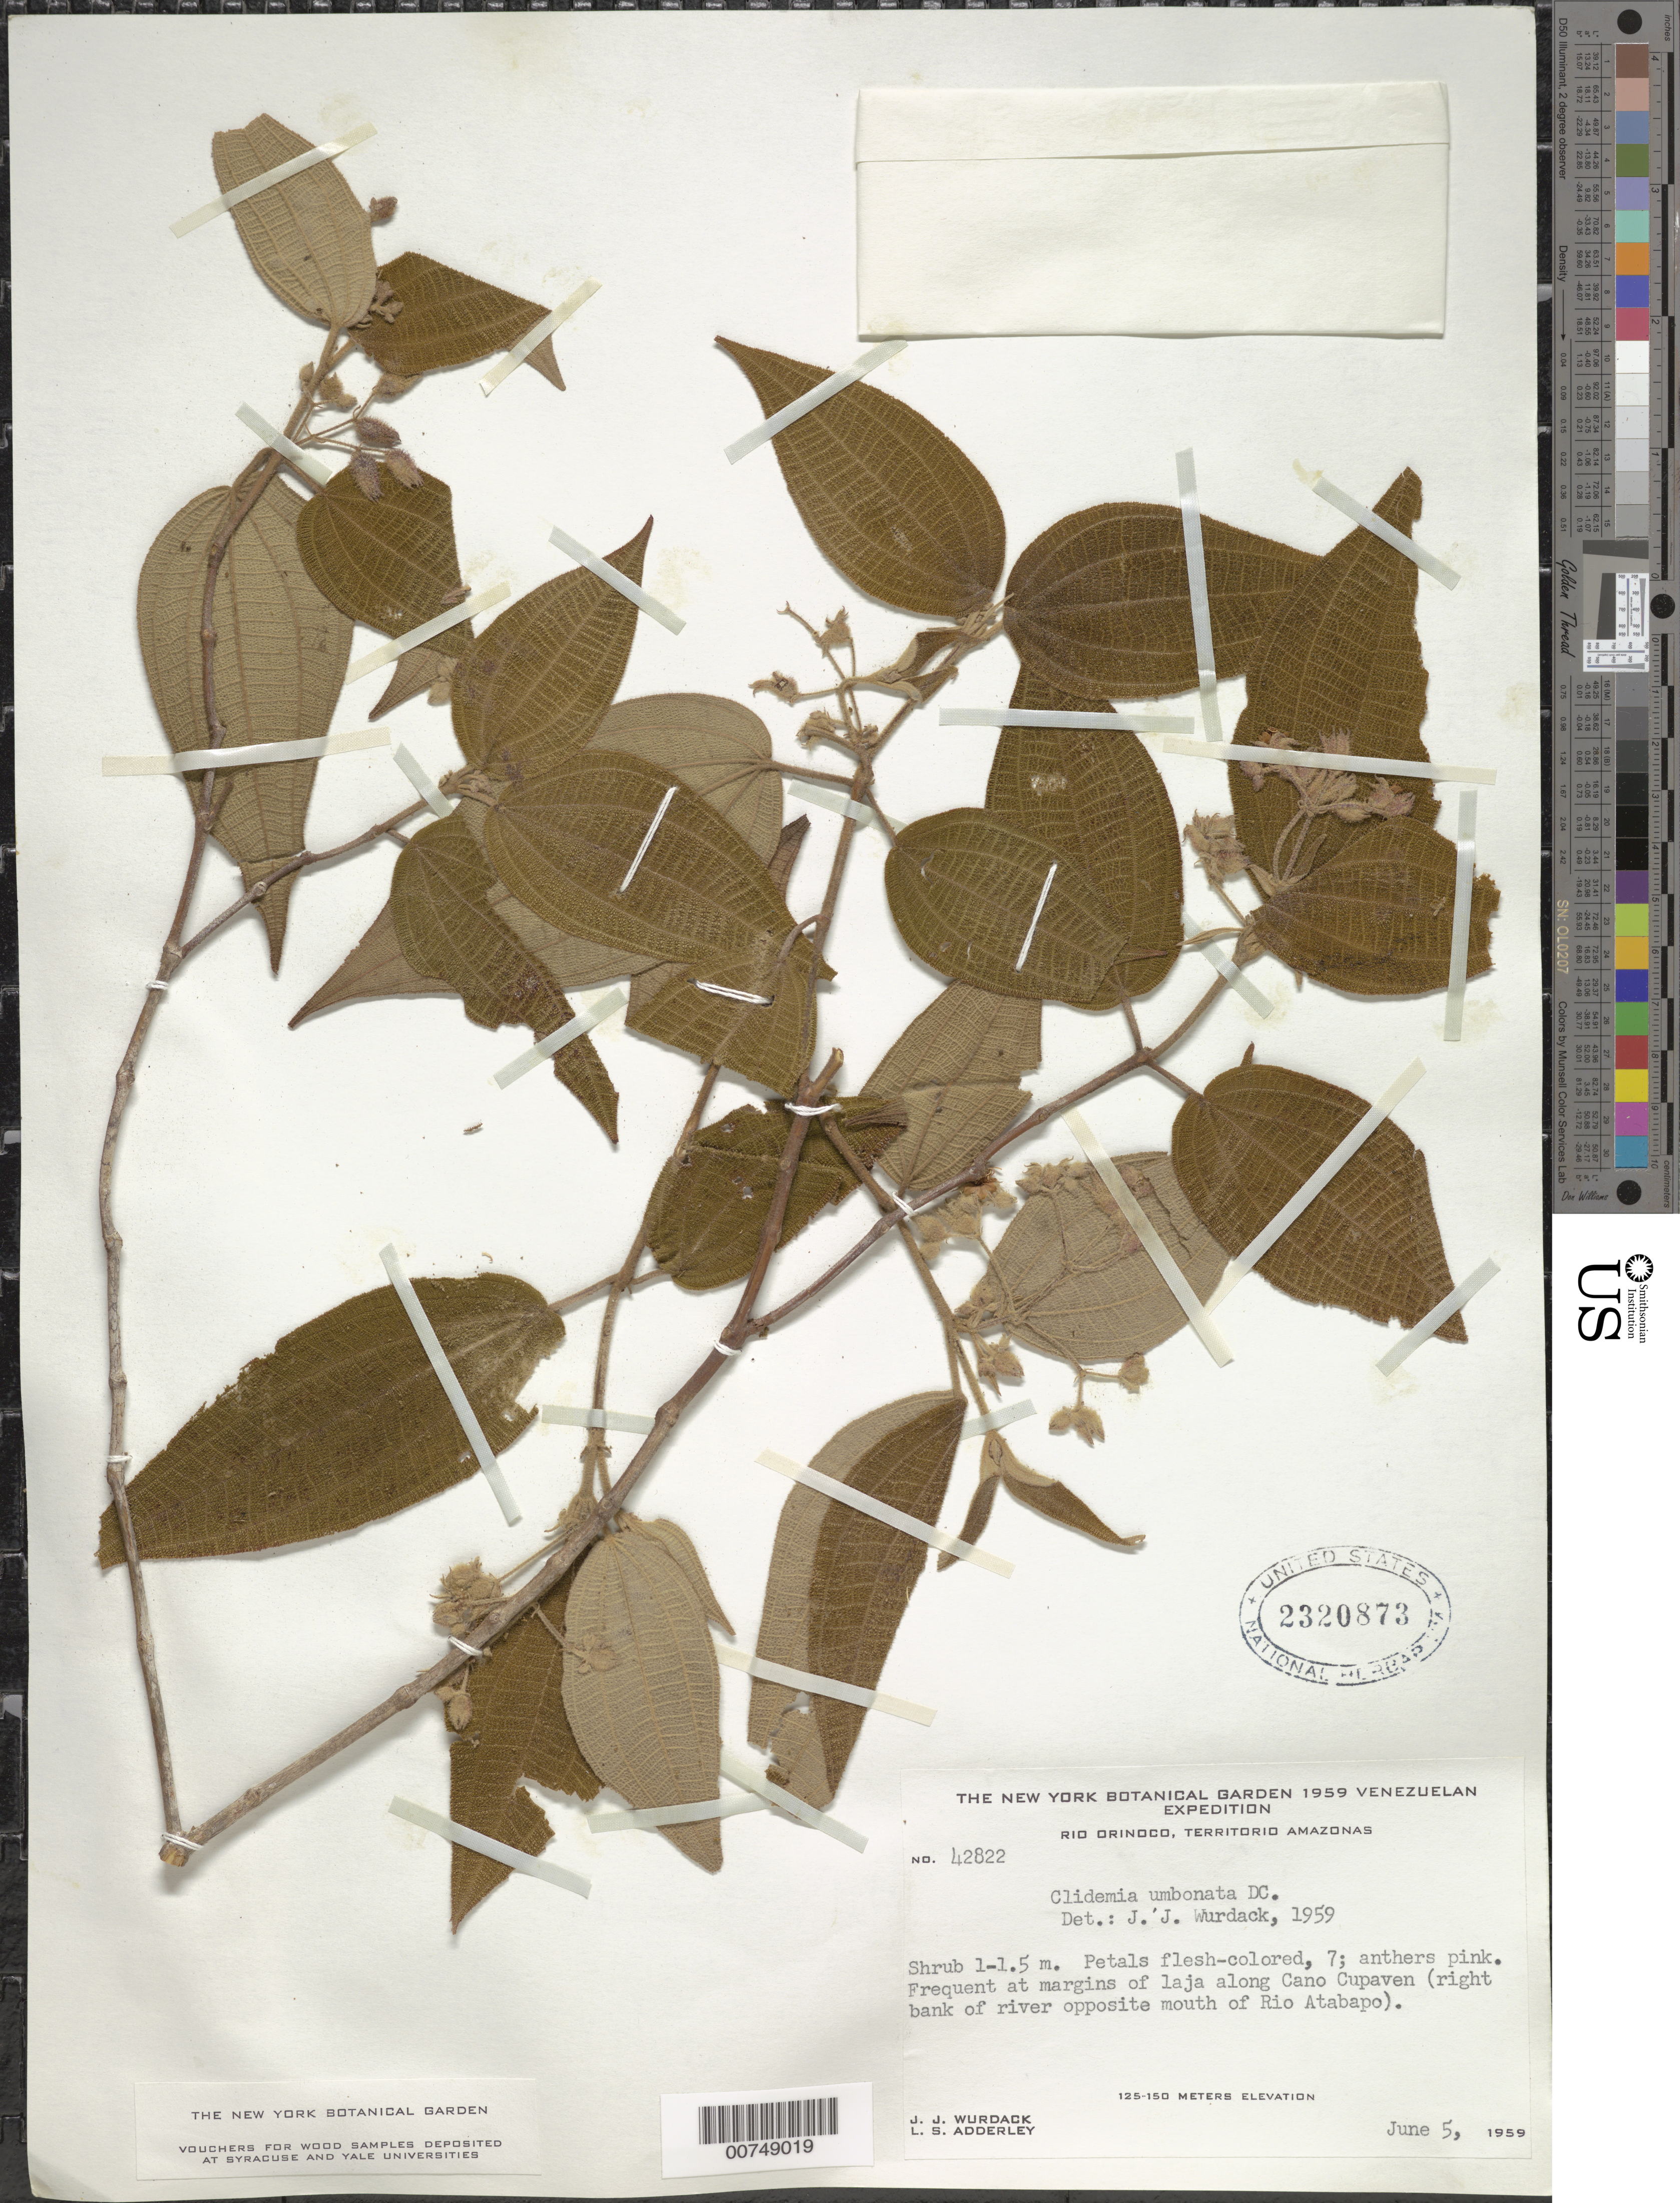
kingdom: Plantae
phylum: Tracheophyta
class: Magnoliopsida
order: Myrtales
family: Melastomataceae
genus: Clidemia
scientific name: Clidemia umbonata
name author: DC.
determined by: Wurdack, John J., (US), US (UNITED STATES)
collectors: J. J. Wurdack & L. S. Adderley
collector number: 42822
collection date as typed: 5-Jun-59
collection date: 1959-06-05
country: Venezuela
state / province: Amazonas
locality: Caño Cupaven, right bank of Río Orinoco opposite mouth of Río Atabapo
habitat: Margins of laja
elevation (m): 125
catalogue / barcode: US 2320873